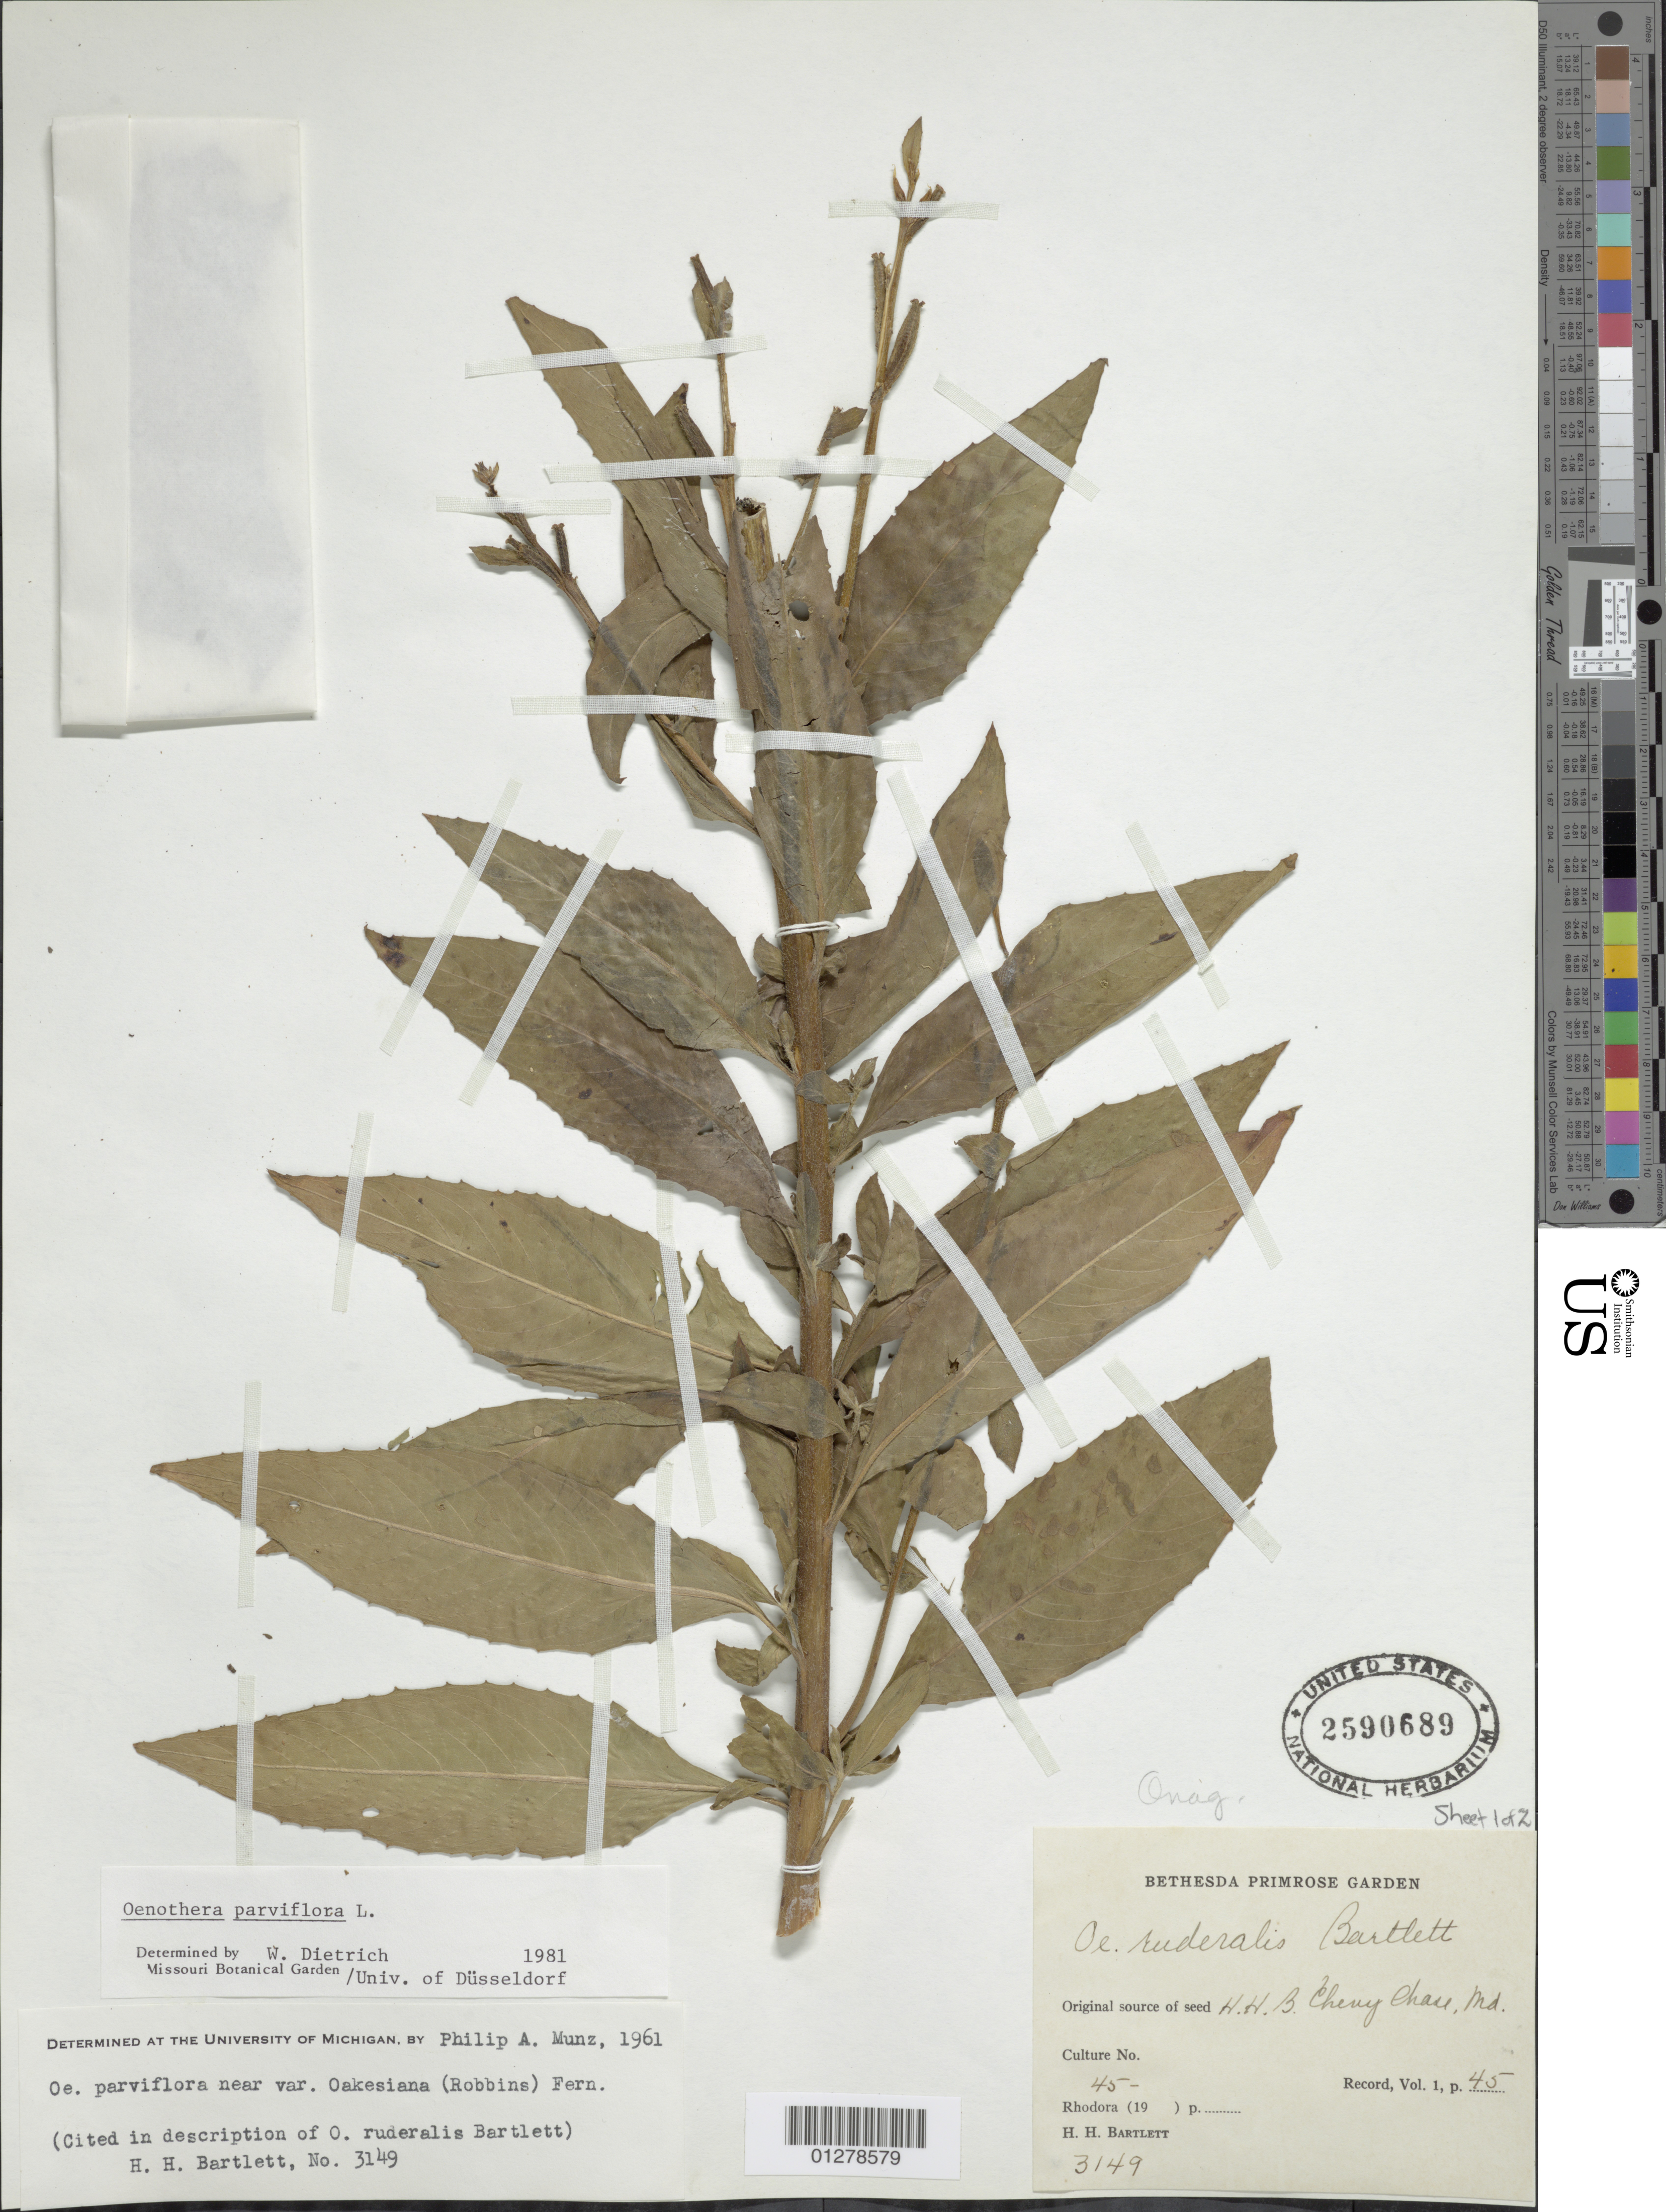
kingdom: Plantae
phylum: Tracheophyta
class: Magnoliopsida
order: Myrtales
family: Onagraceae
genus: Oenothera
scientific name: Oenothera parviflora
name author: L.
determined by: Munz, Philip A.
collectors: H. H. Bartlett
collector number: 3149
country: United States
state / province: Maryland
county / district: Montgomery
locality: Bethesda Primrose Garden.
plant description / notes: Original sourse of seed H. H. B., Chevy Chase, MD. Culture # 45, Record, Vol. 1, p. 45.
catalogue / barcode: US 2590689